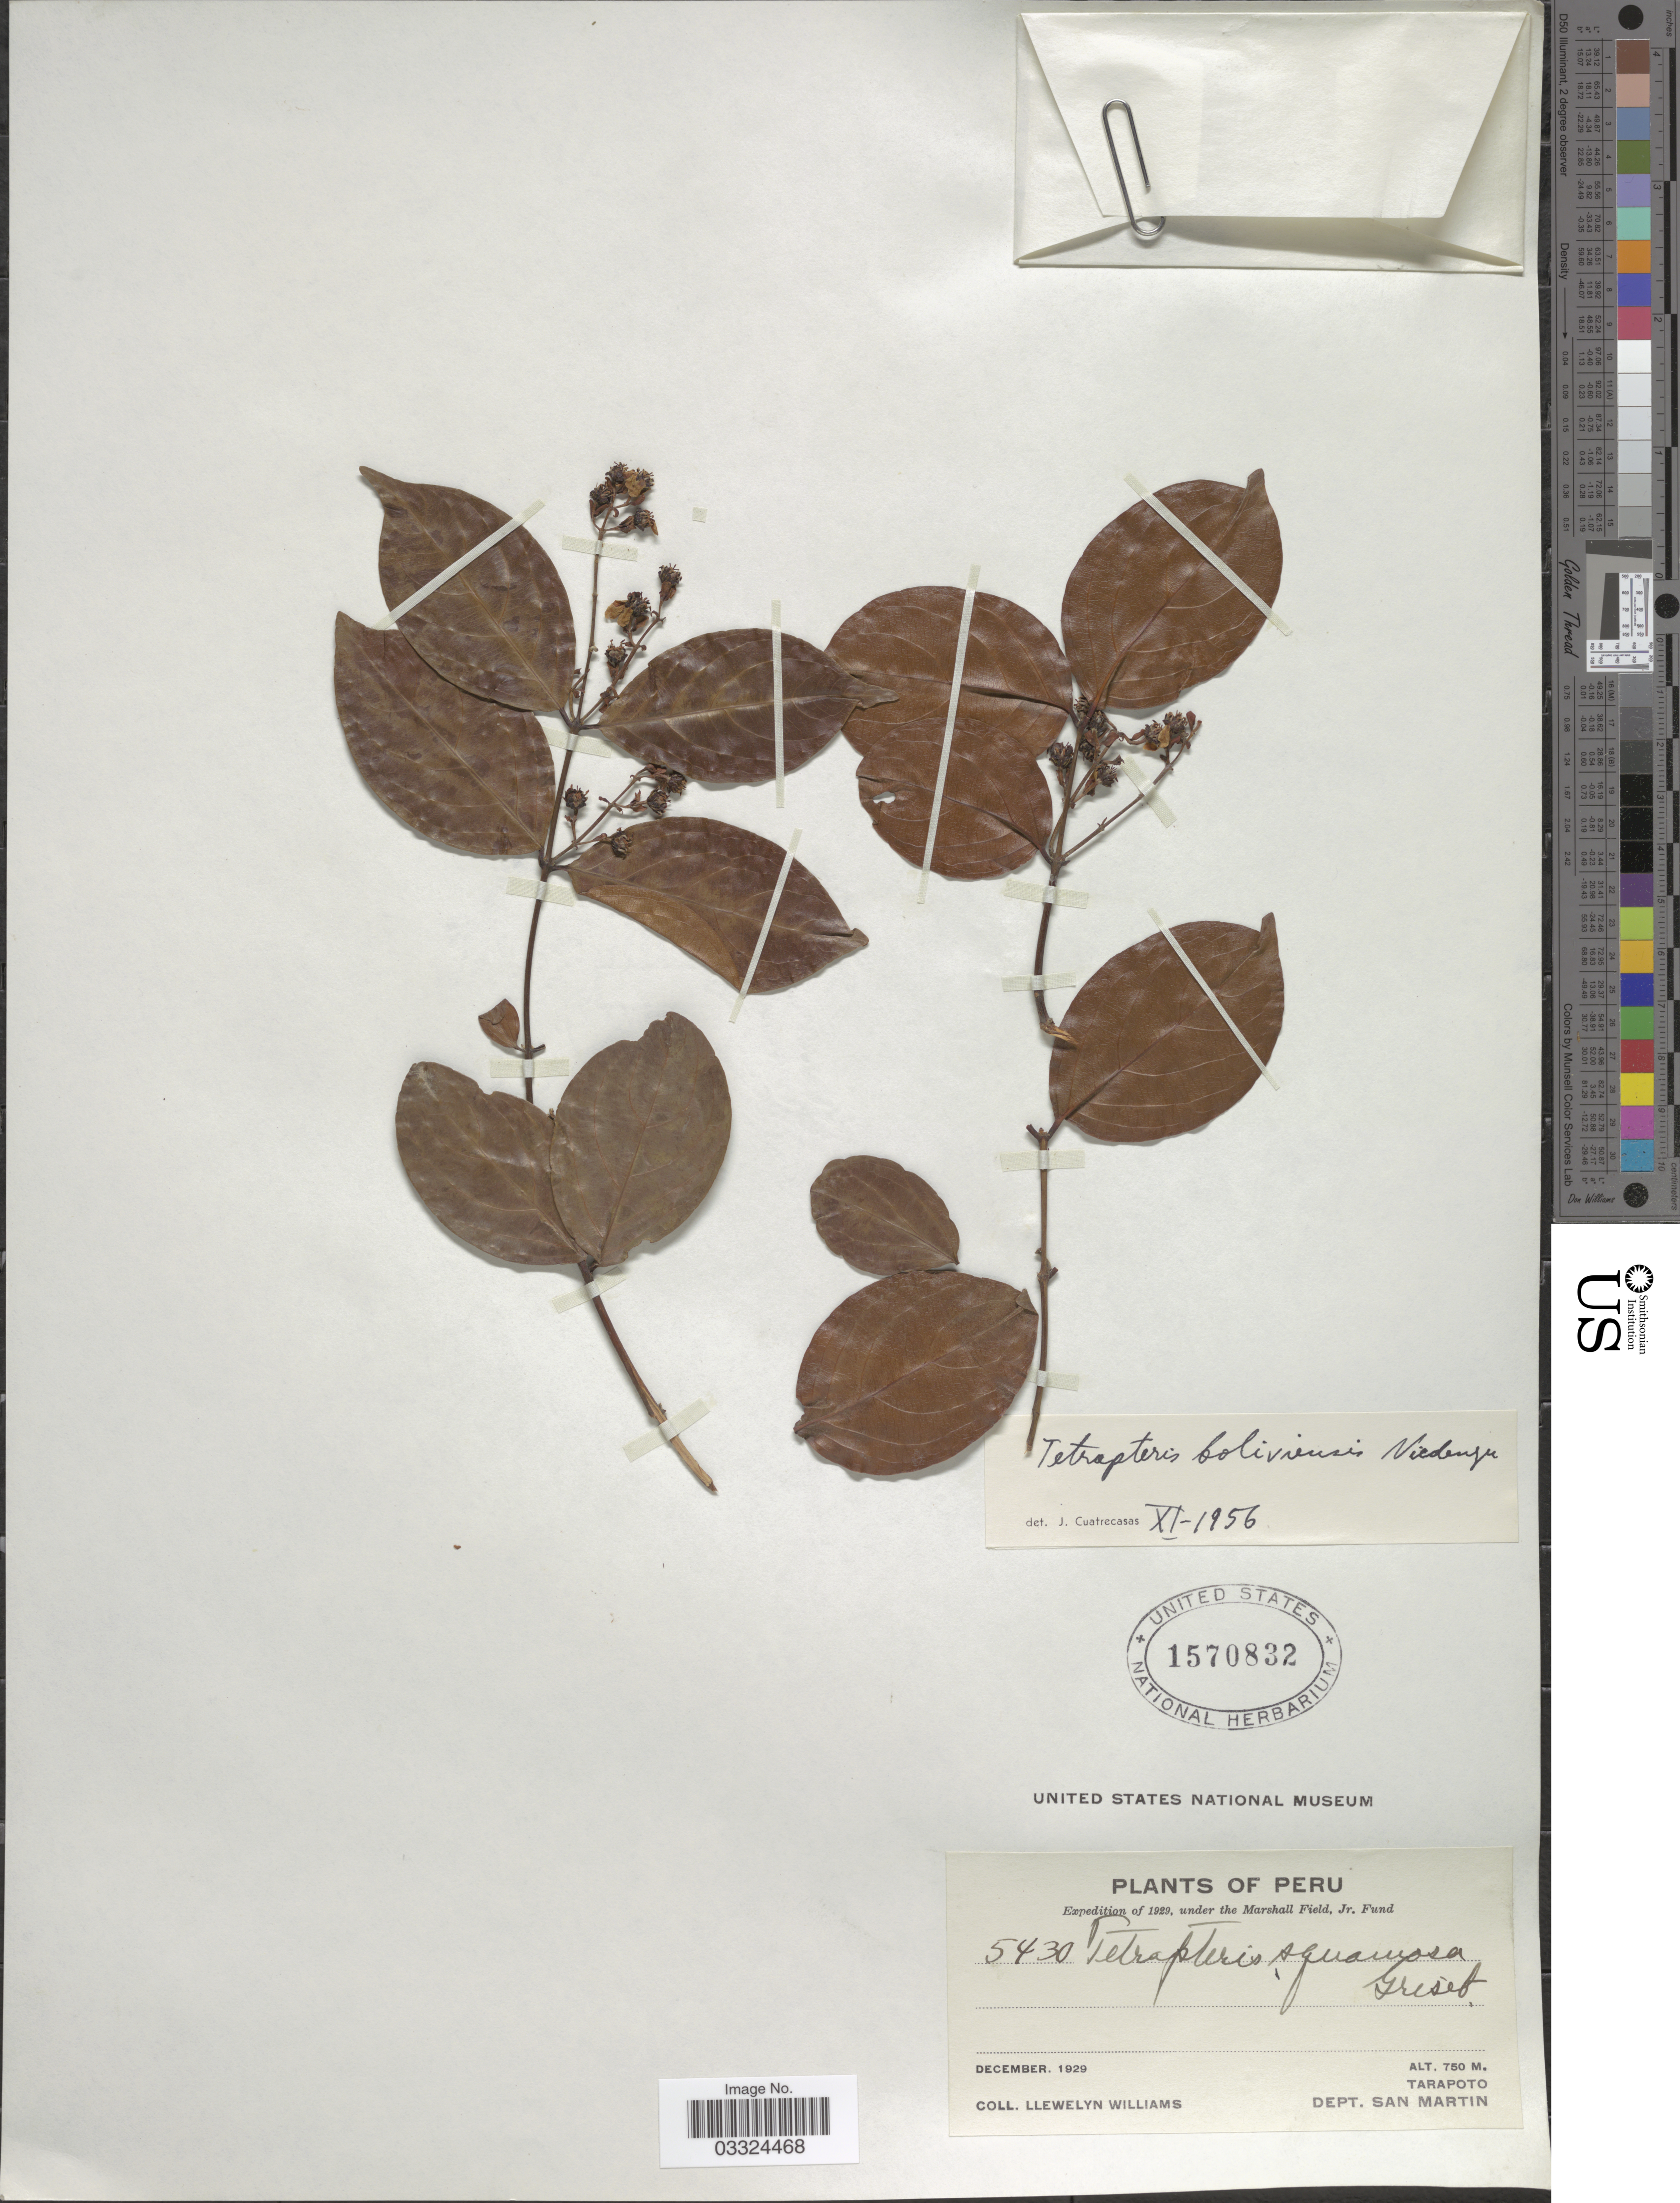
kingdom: Plantae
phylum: Tracheophyta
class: Magnoliopsida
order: Malpighiales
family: Malpighiaceae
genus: Glicophyllum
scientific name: Glicophyllum stylopterum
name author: (A. Juss.) R.F. Almeida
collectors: Ll. Williams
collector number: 5430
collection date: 1929-12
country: Peru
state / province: San Martín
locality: Tarapoto. Dept. San Martin.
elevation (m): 750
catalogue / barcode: US 1570832